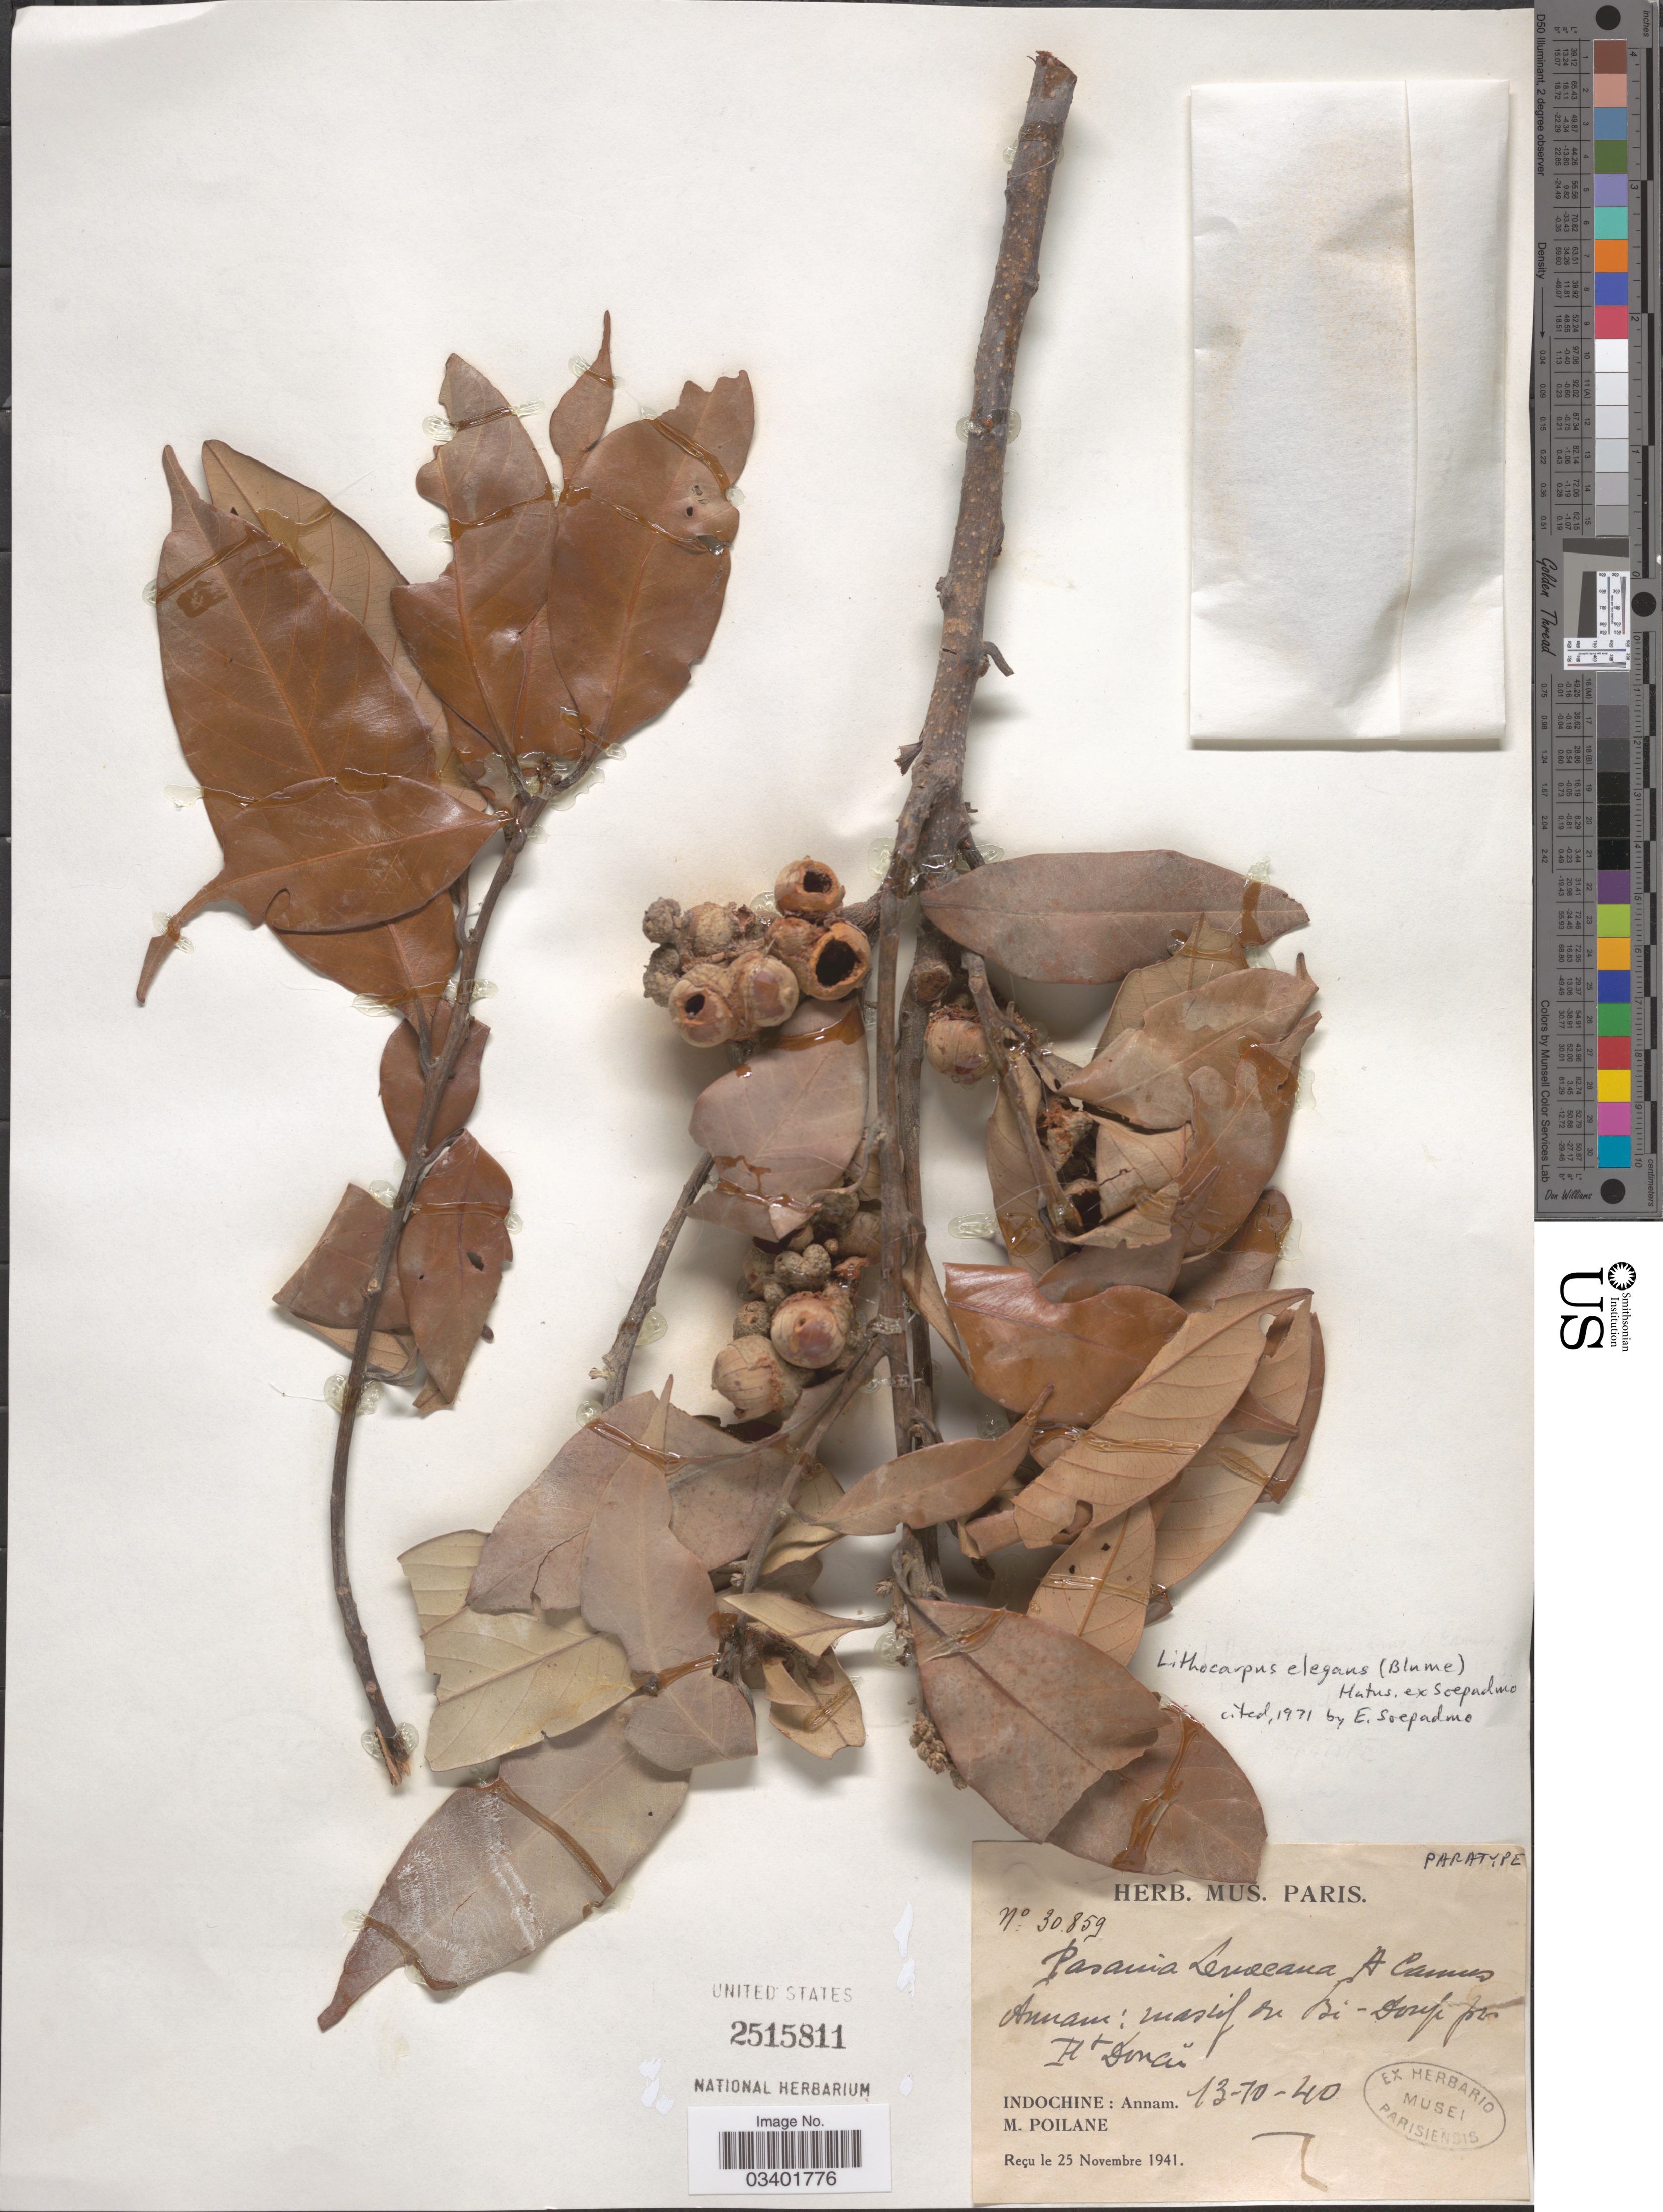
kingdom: Plantae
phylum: Tracheophyta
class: Magnoliopsida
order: Fagales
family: Fagaceae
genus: Lithocarpus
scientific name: Lithocarpus elegans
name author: (Blume) Hatus. ex Soepadmo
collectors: M. Poilane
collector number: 30859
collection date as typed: Transcribed d/m/y: 13/10/40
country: Vietnam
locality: Massif de Bi-Dong pres Ht Donaï. Indochine: Annam.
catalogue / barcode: US 2515811